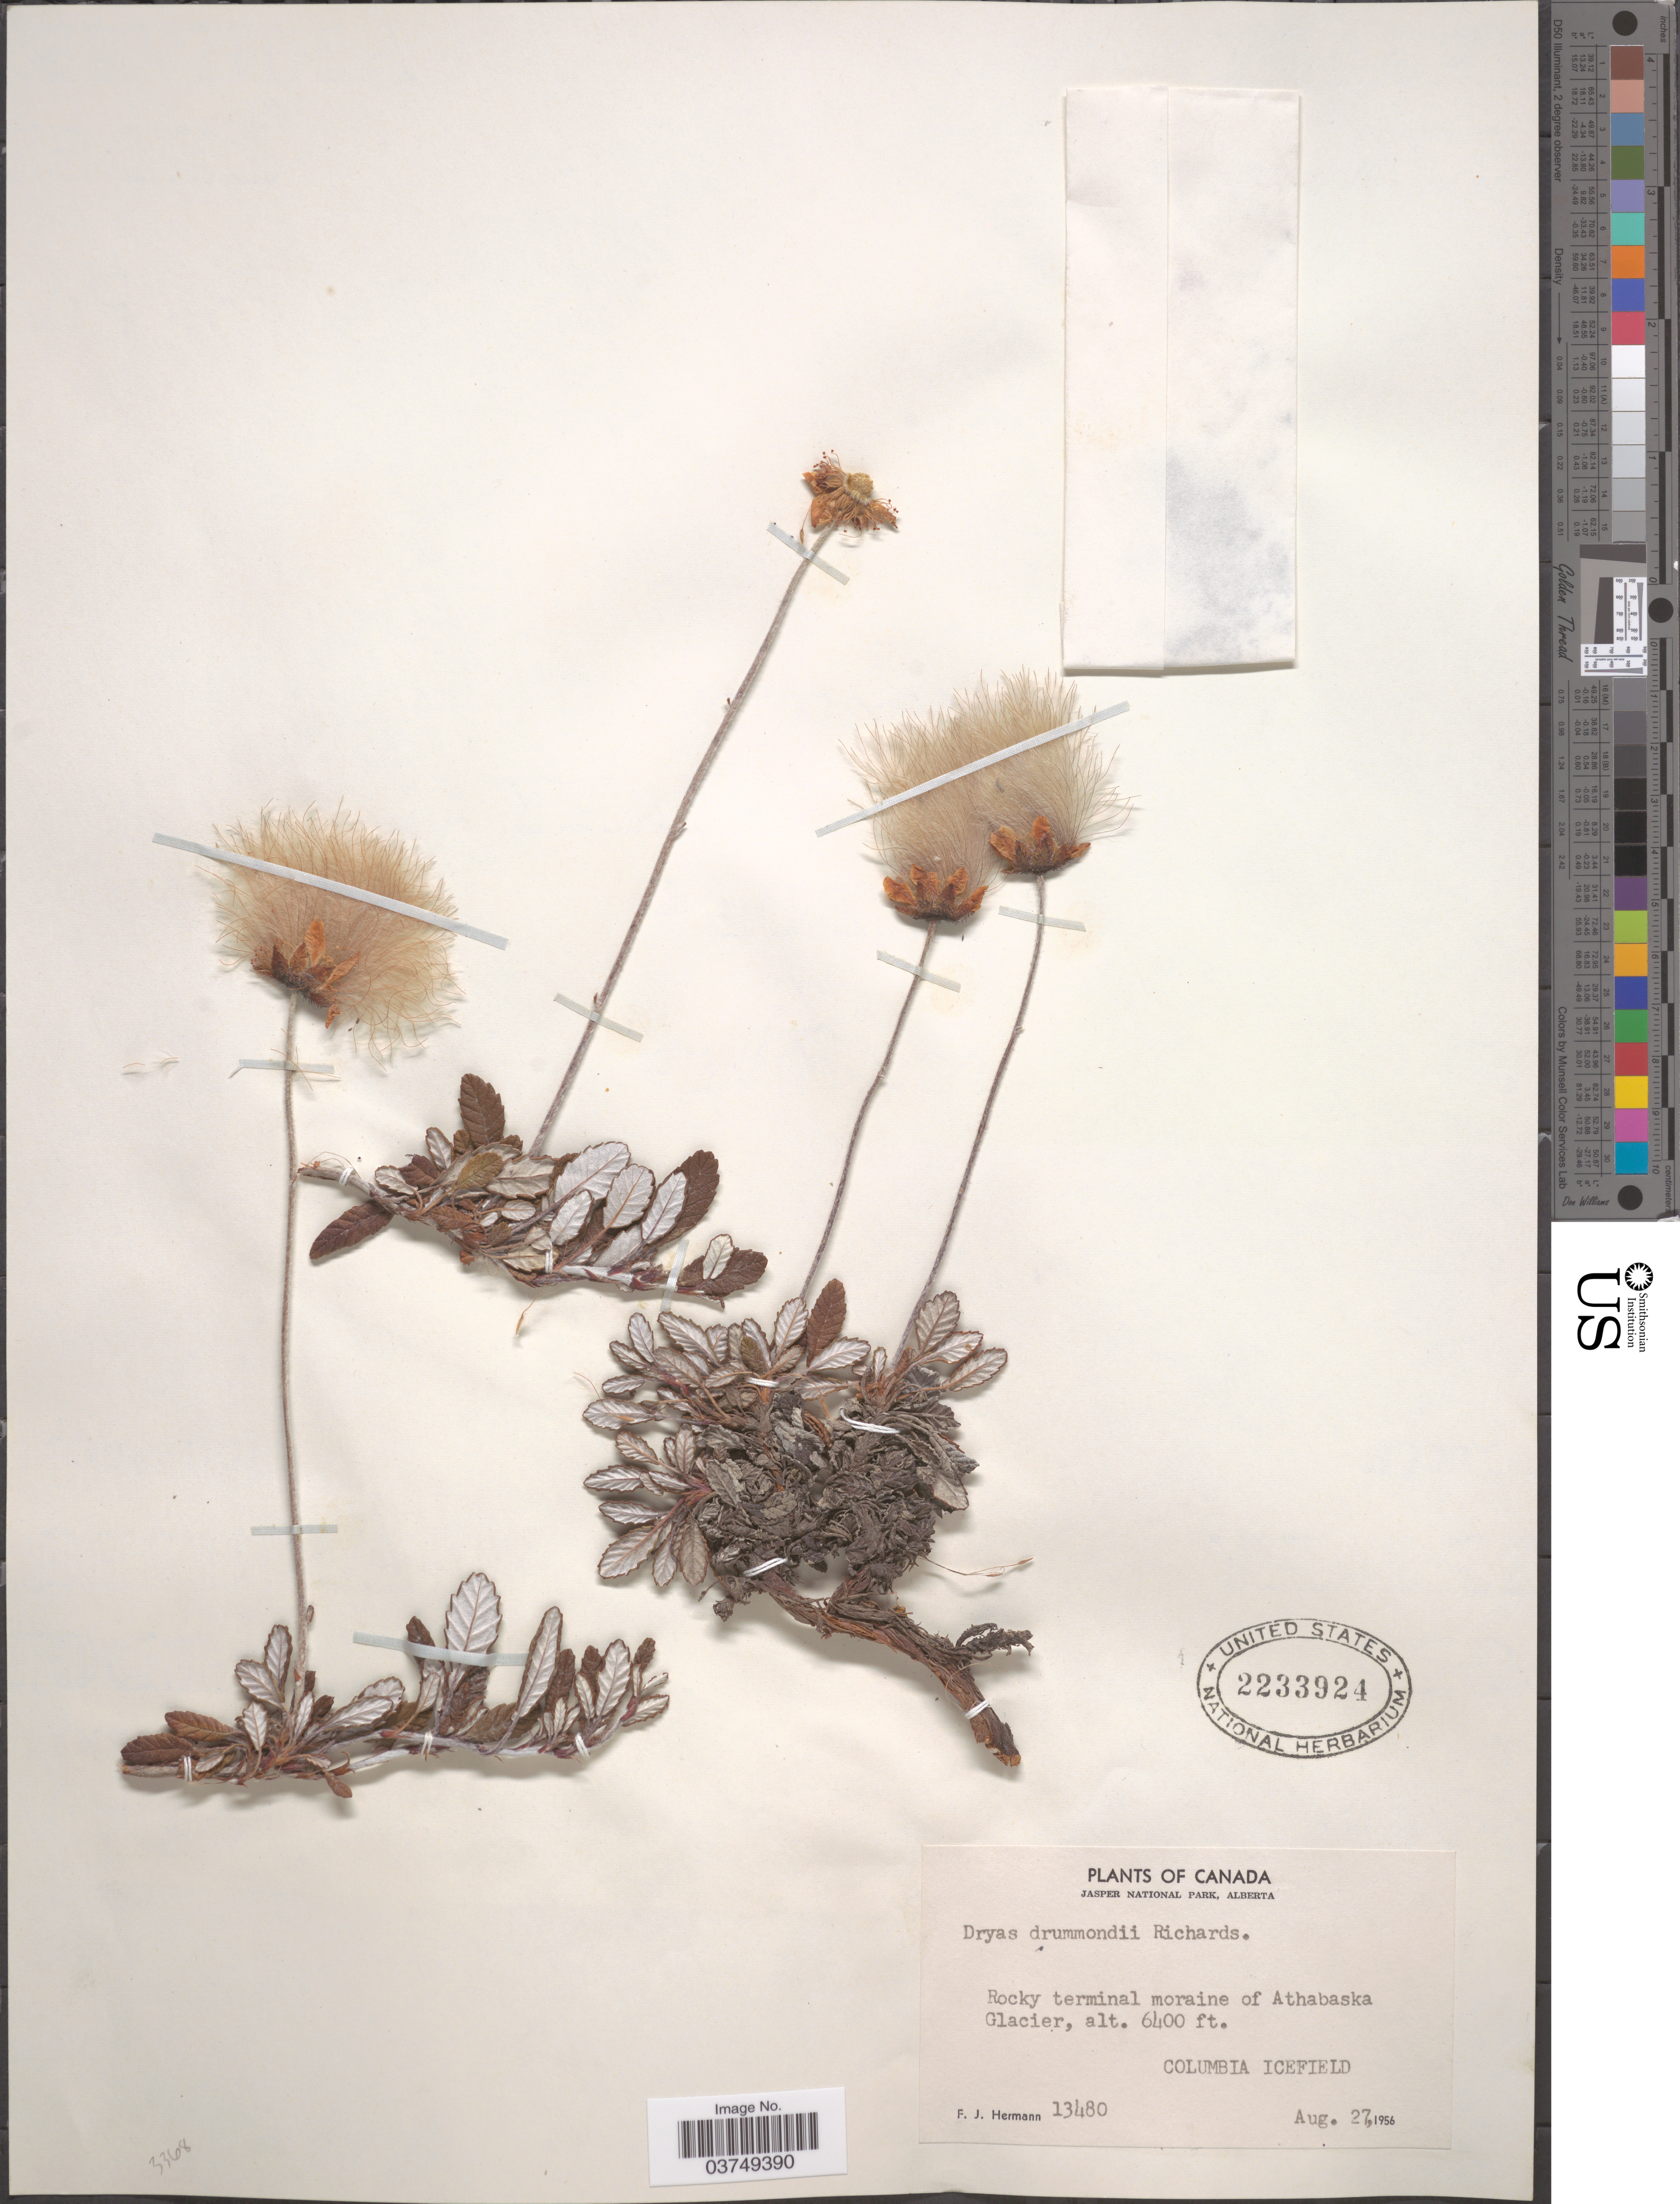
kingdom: Plantae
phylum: Tracheophyta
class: Magnoliopsida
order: Rosales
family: Rosaceae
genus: Dryas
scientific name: Dryas drummondii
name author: Hook. & Richardson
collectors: F. J. Hermann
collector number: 13480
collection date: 1956-08-27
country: Canada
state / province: Alberta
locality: Jasper National Park. Rocky terminal moraine of Athabaska Glacier. Columbia Icefield.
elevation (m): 1951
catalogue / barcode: US 2233924